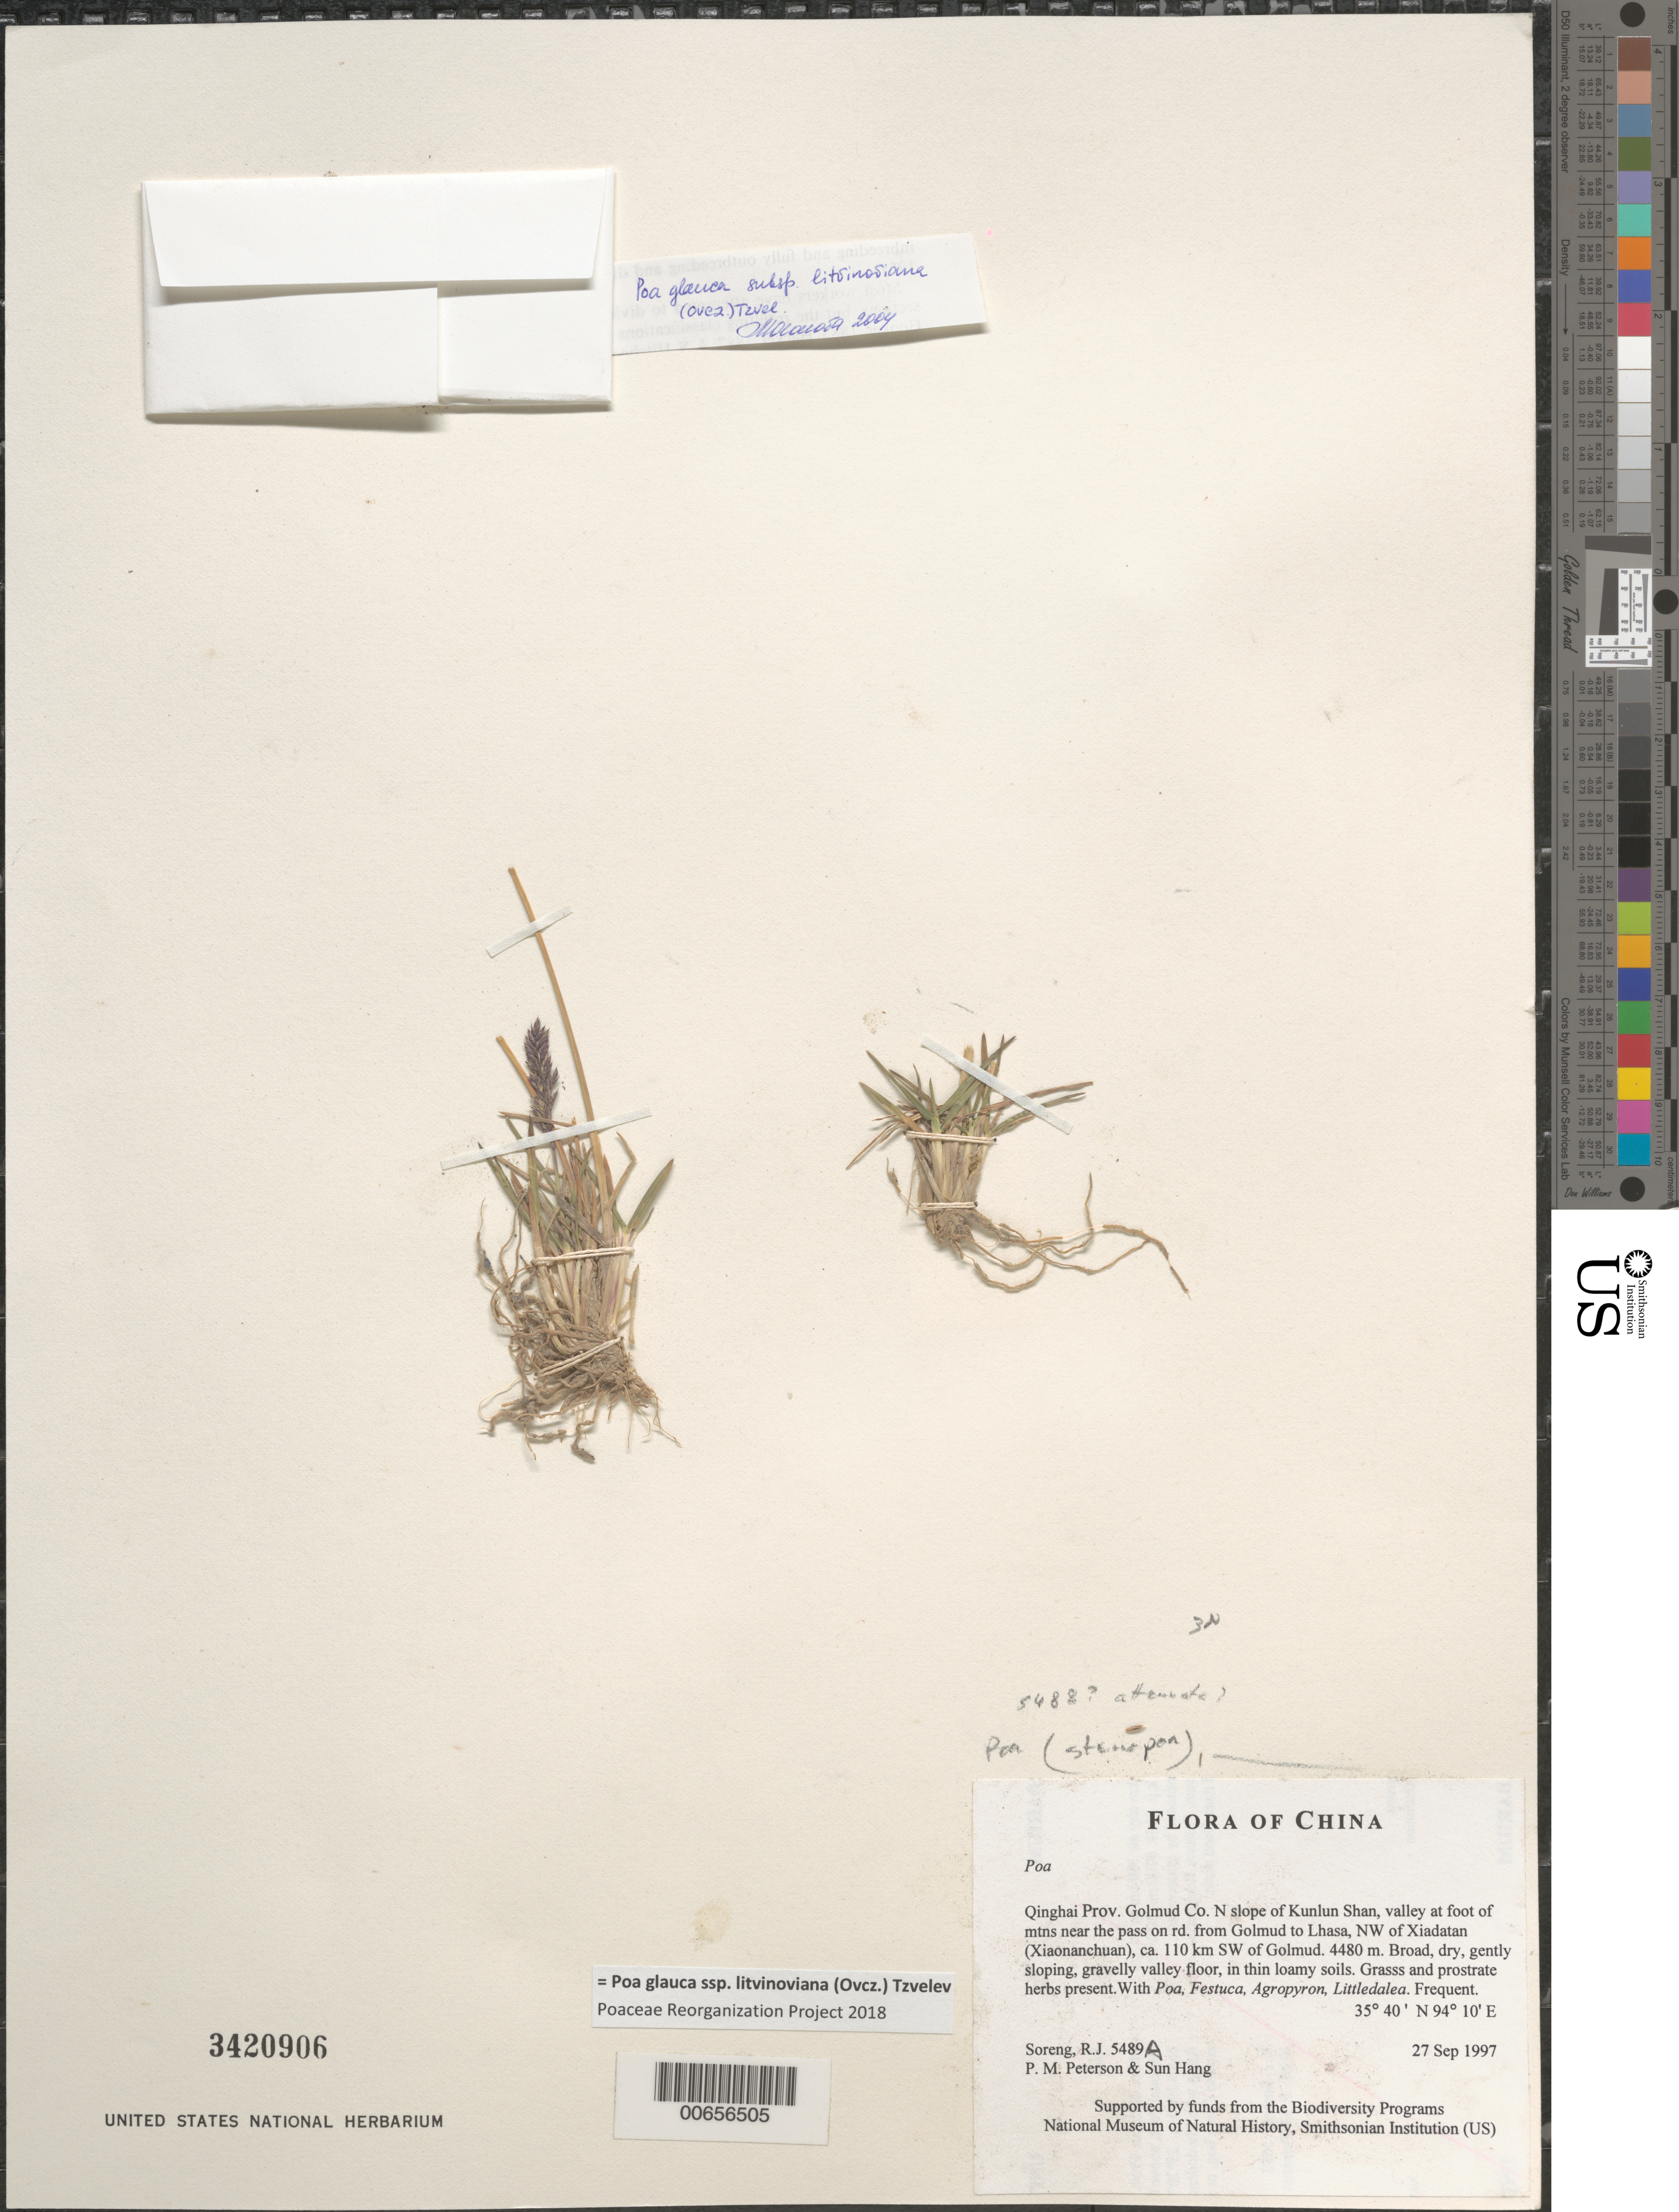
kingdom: Plantae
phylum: Tracheophyta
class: Liliopsida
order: Poales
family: Poaceae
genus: Poa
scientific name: Poa glauca subsp. litvinoviana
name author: (Ovcz.) Tzvelev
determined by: Poaceae Reorganization Project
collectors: R. J. Soreng, P. M. Peterson & Sun Hang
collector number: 5489-a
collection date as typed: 27 Sep 1997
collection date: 1997-09-27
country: China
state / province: Qinghai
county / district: Golmud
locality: N slope of Kunlun Shan, valley at foot of mtns near the pass on rd. from Golmud to Lhasa, NW of Xiadatan (Xiaonanchuan), ca. 110 km SW of Golmud.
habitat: Broad, dry, gently sloping, gravelly valley floor, in thin loamy soils. Grasss and prostrate herbs present.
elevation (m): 4480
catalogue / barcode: US 3420906